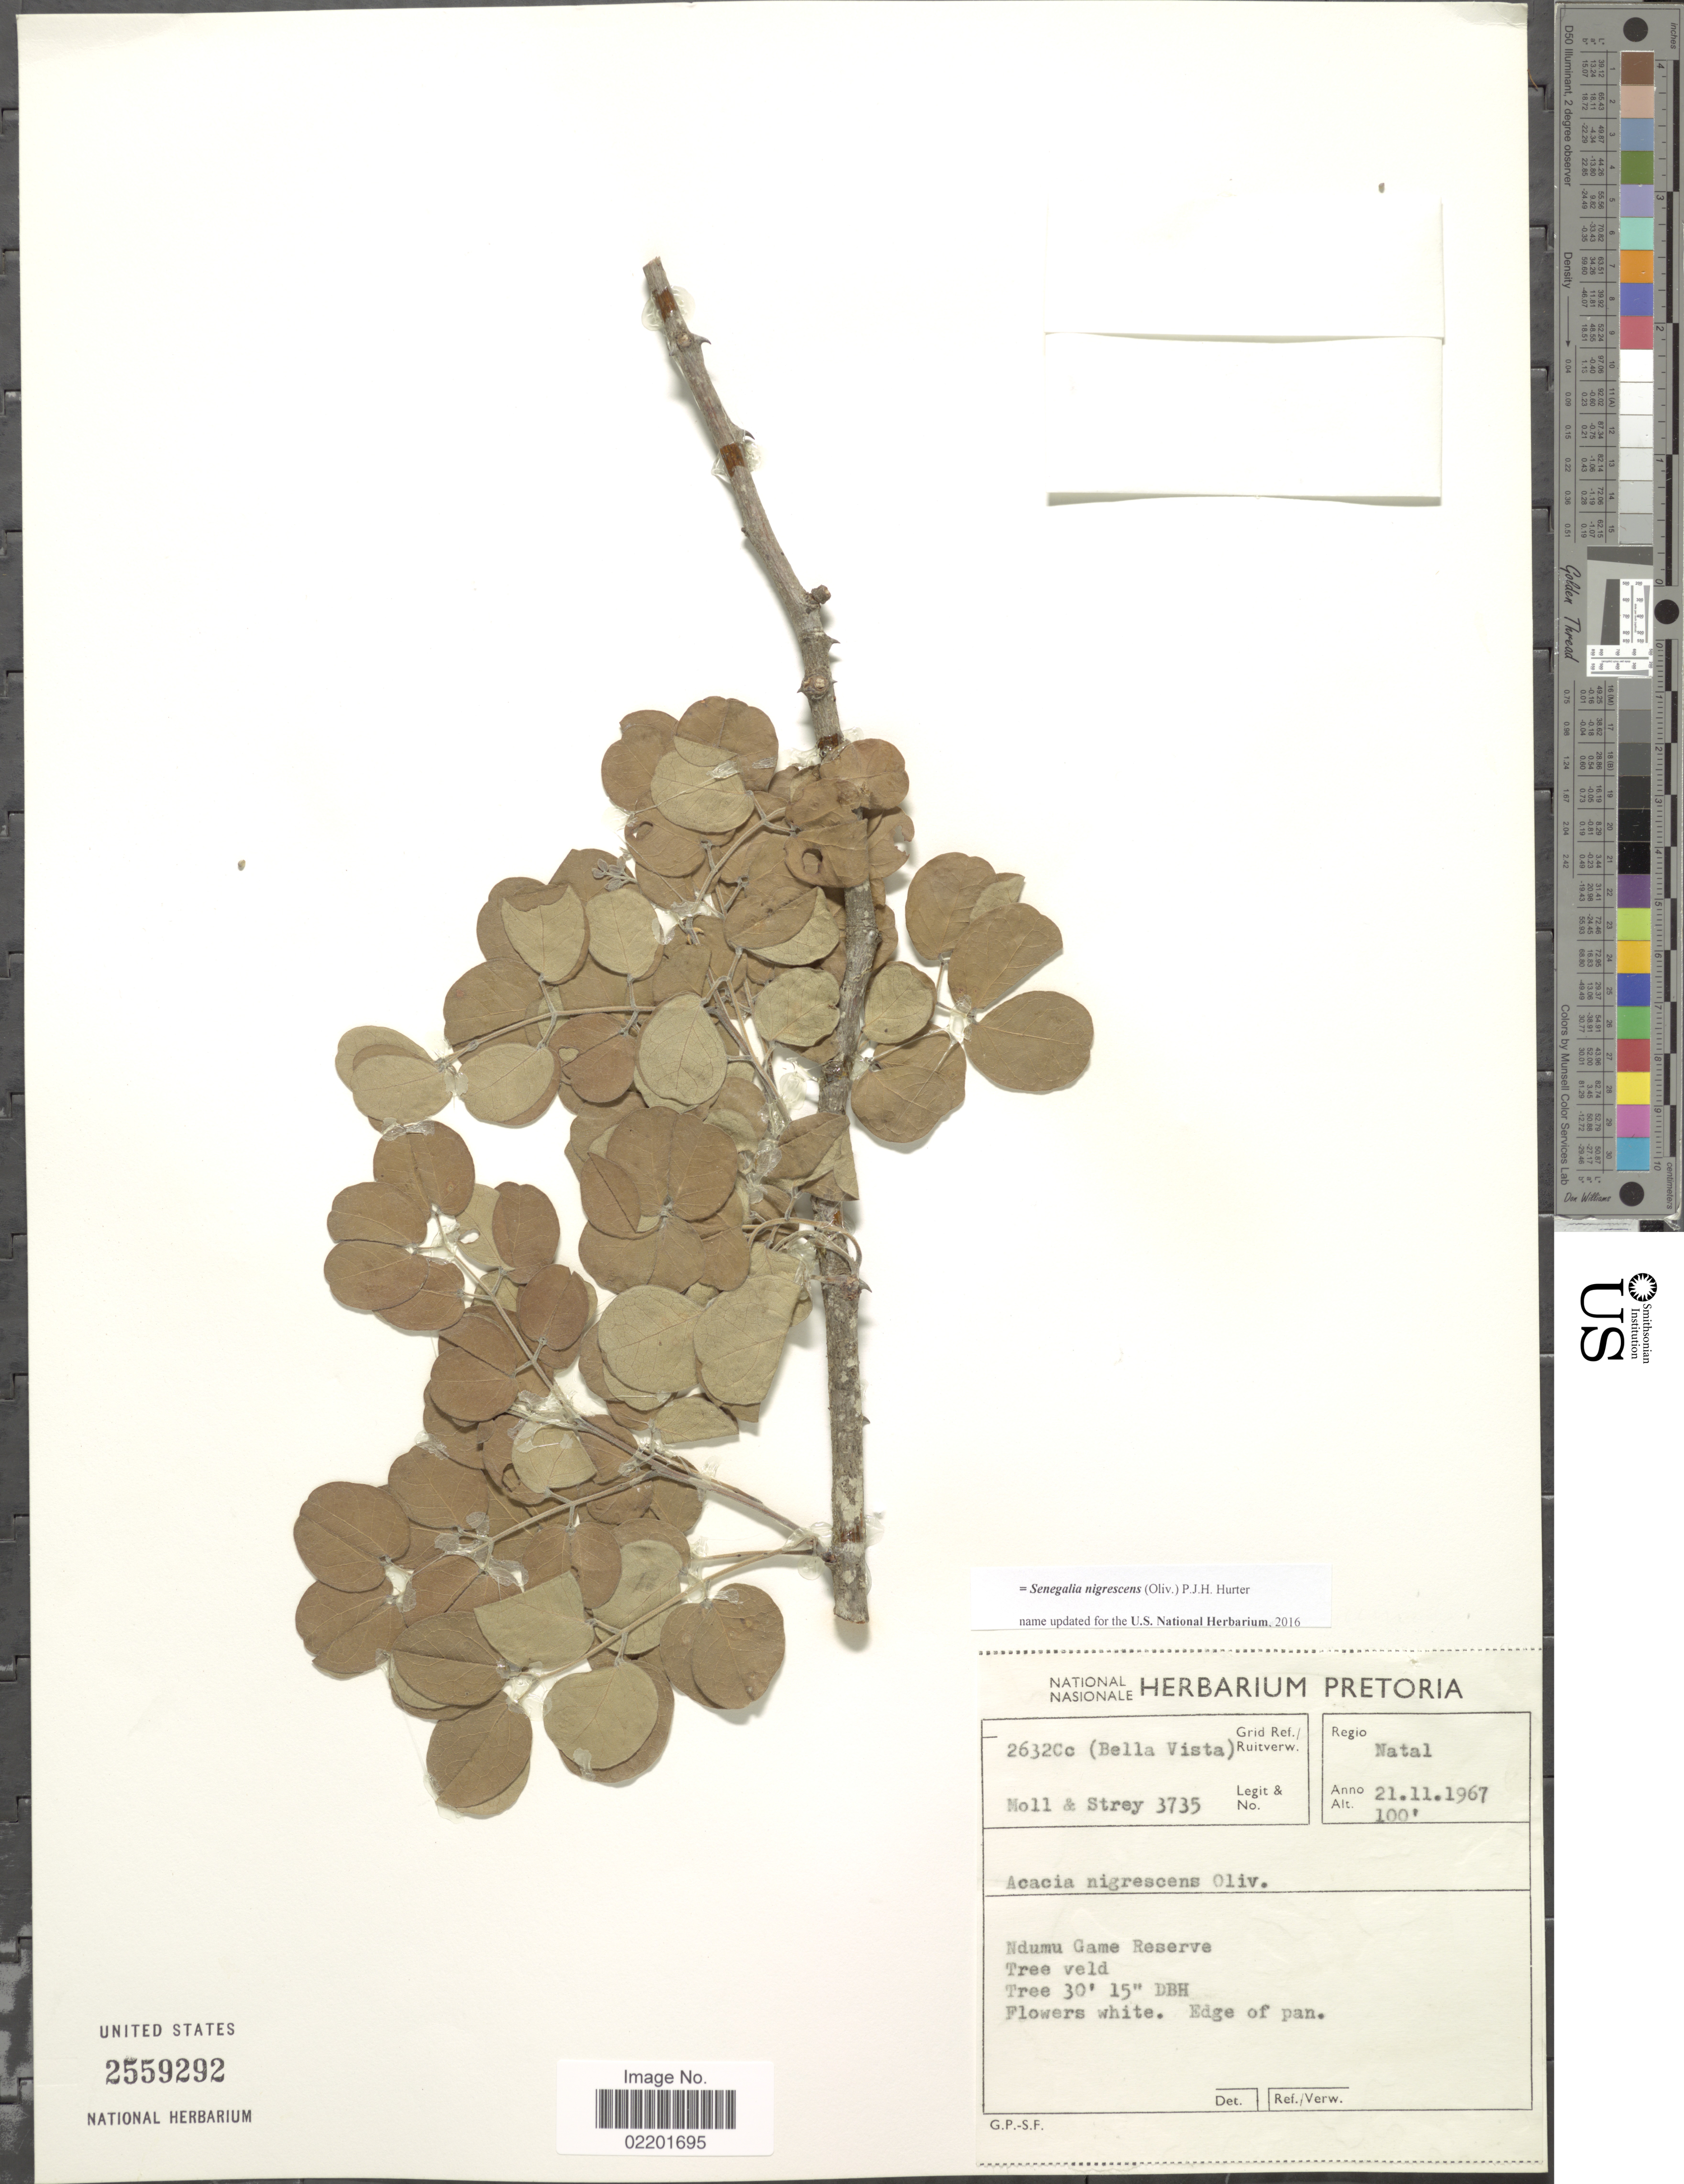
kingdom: Plantae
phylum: Tracheophyta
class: Magnoliopsida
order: Fabales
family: Fabaceae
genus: Senegalia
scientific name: Senegalia nigrescens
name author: (Oliv.) P.J.H. Hurter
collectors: -. Moll & -. Strey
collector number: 3735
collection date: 1967-11-21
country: South Africa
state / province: KwaZulu-Natal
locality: Natal, Ndumu Game Reserve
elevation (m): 30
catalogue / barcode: US 2559292